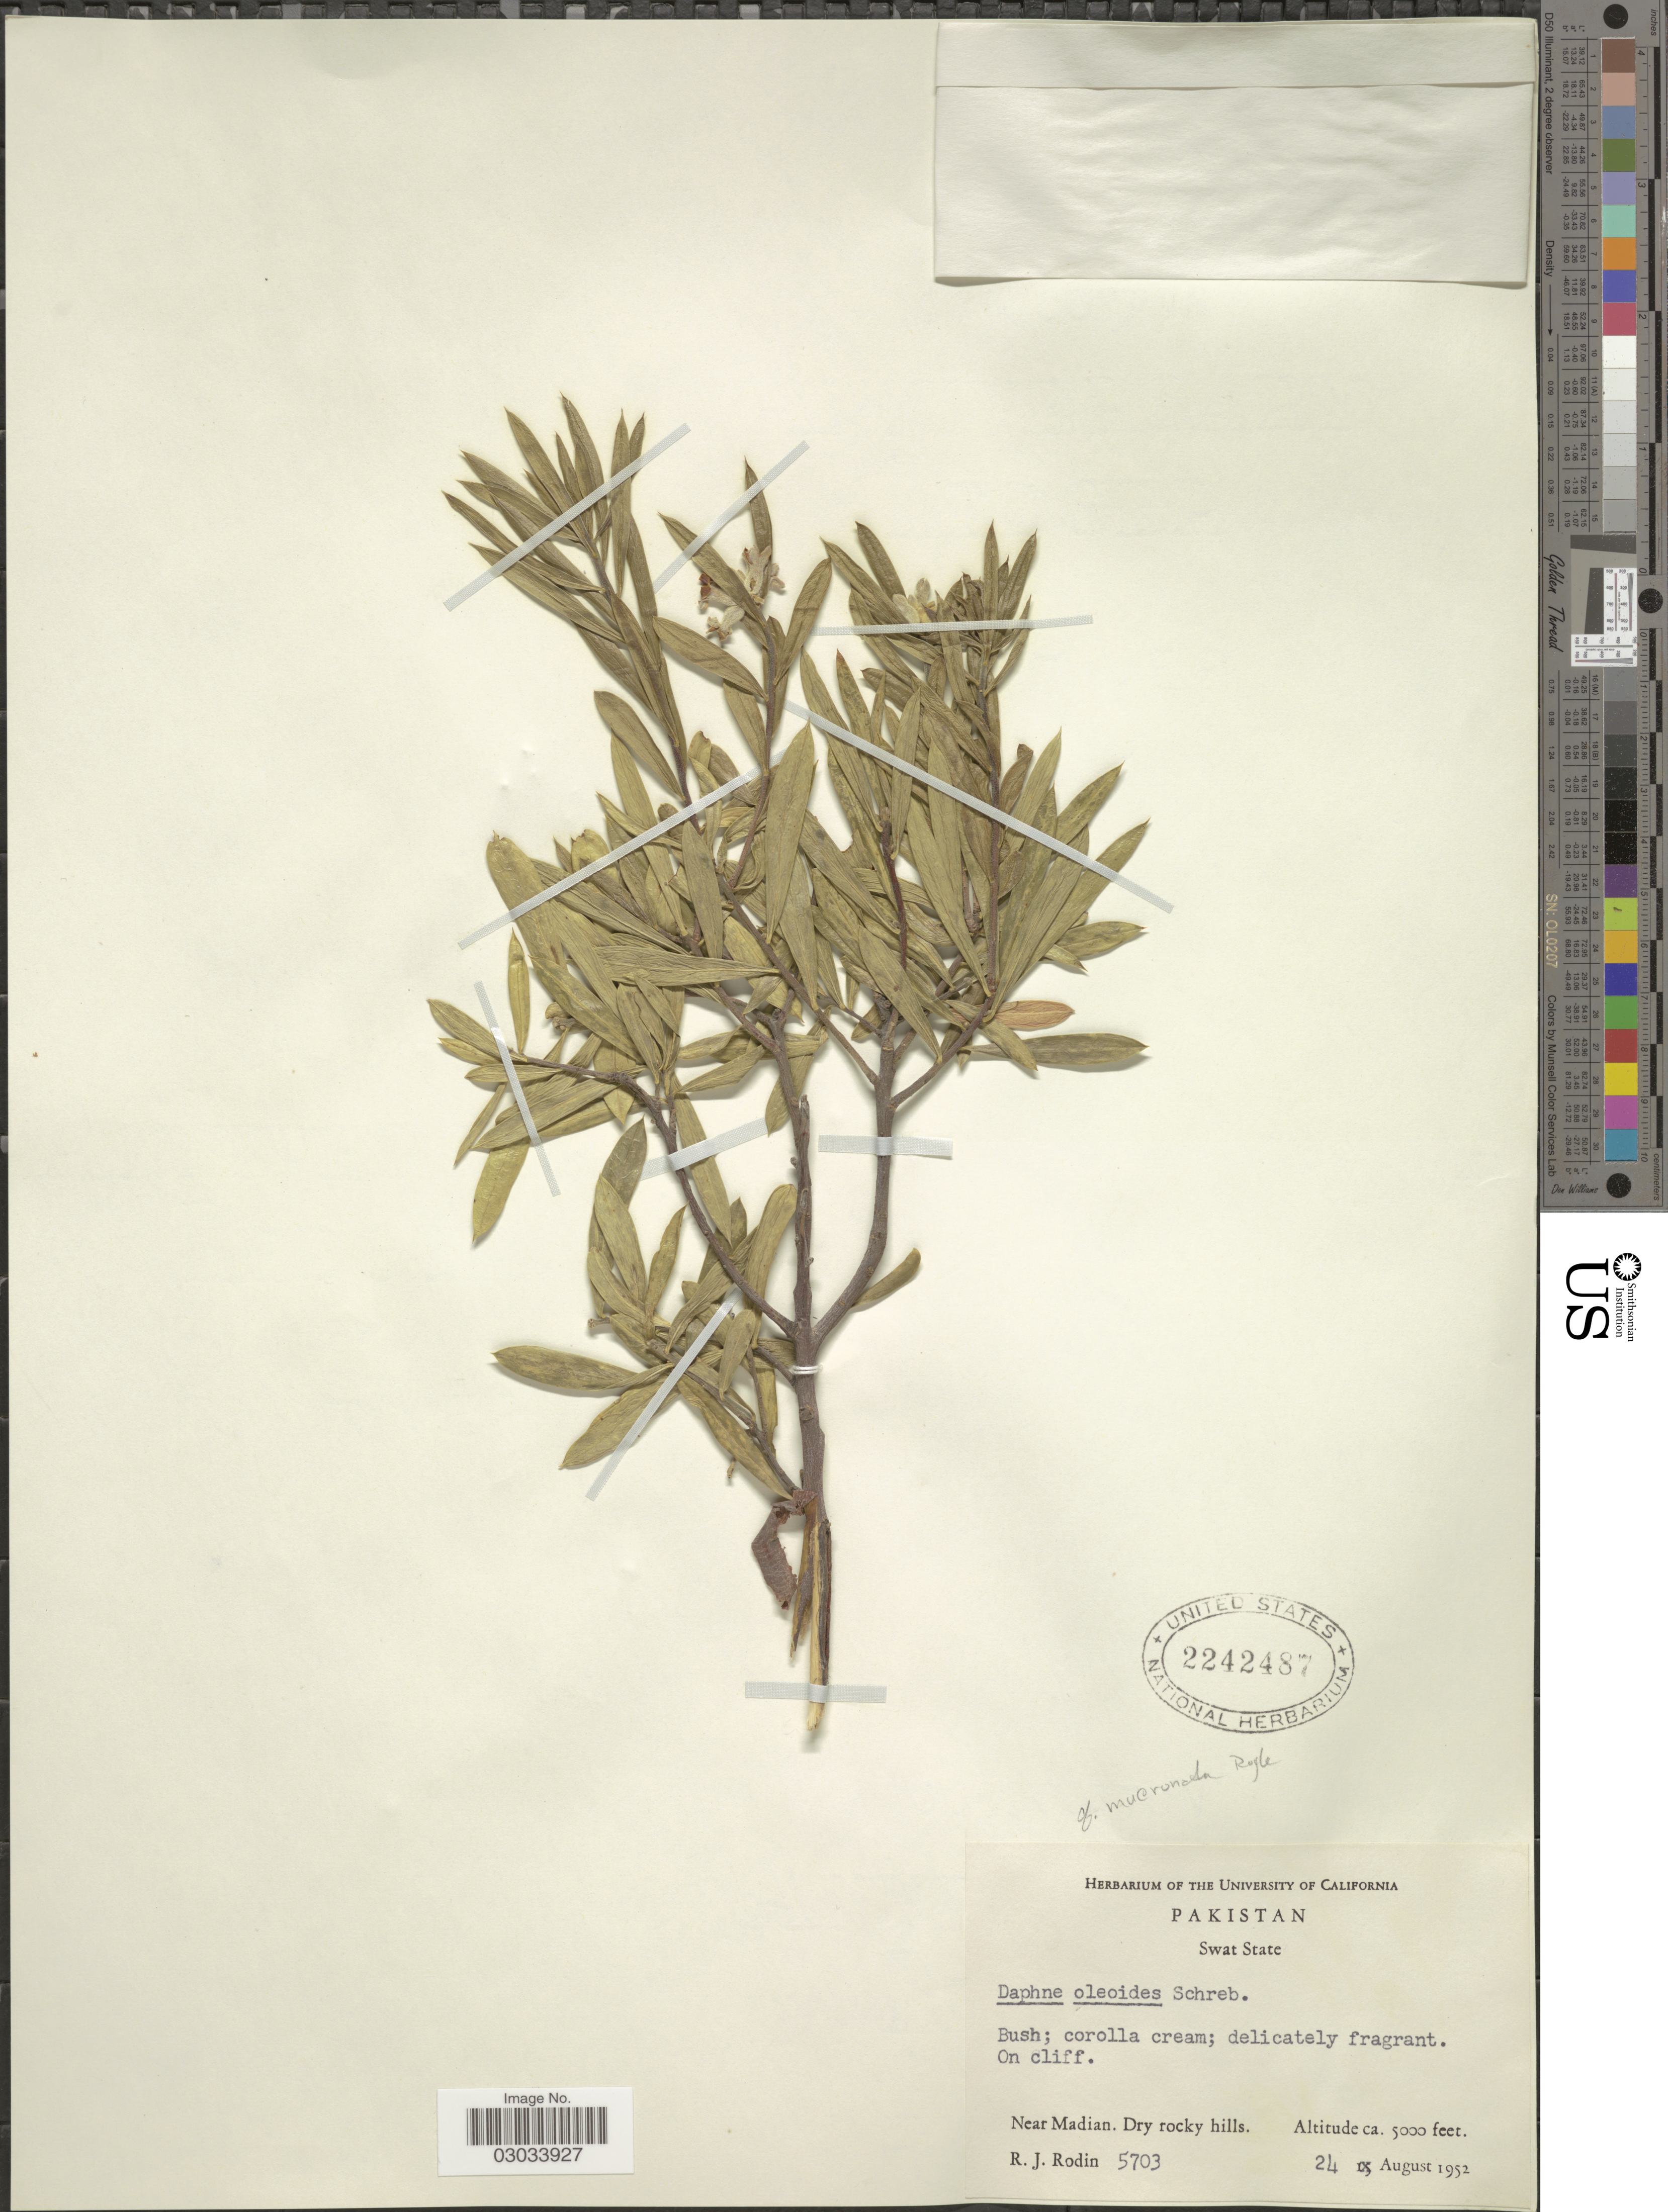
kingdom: Plantae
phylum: Tracheophyta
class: Magnoliopsida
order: Malvales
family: Thymelaeaceae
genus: Daphne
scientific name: Daphne mucronata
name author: Royle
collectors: R. J. Rodin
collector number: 5703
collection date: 1952-08-24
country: Pakistan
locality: Swat State. Near Madian. Dry rocky hills.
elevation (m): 1524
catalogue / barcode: US 2242487